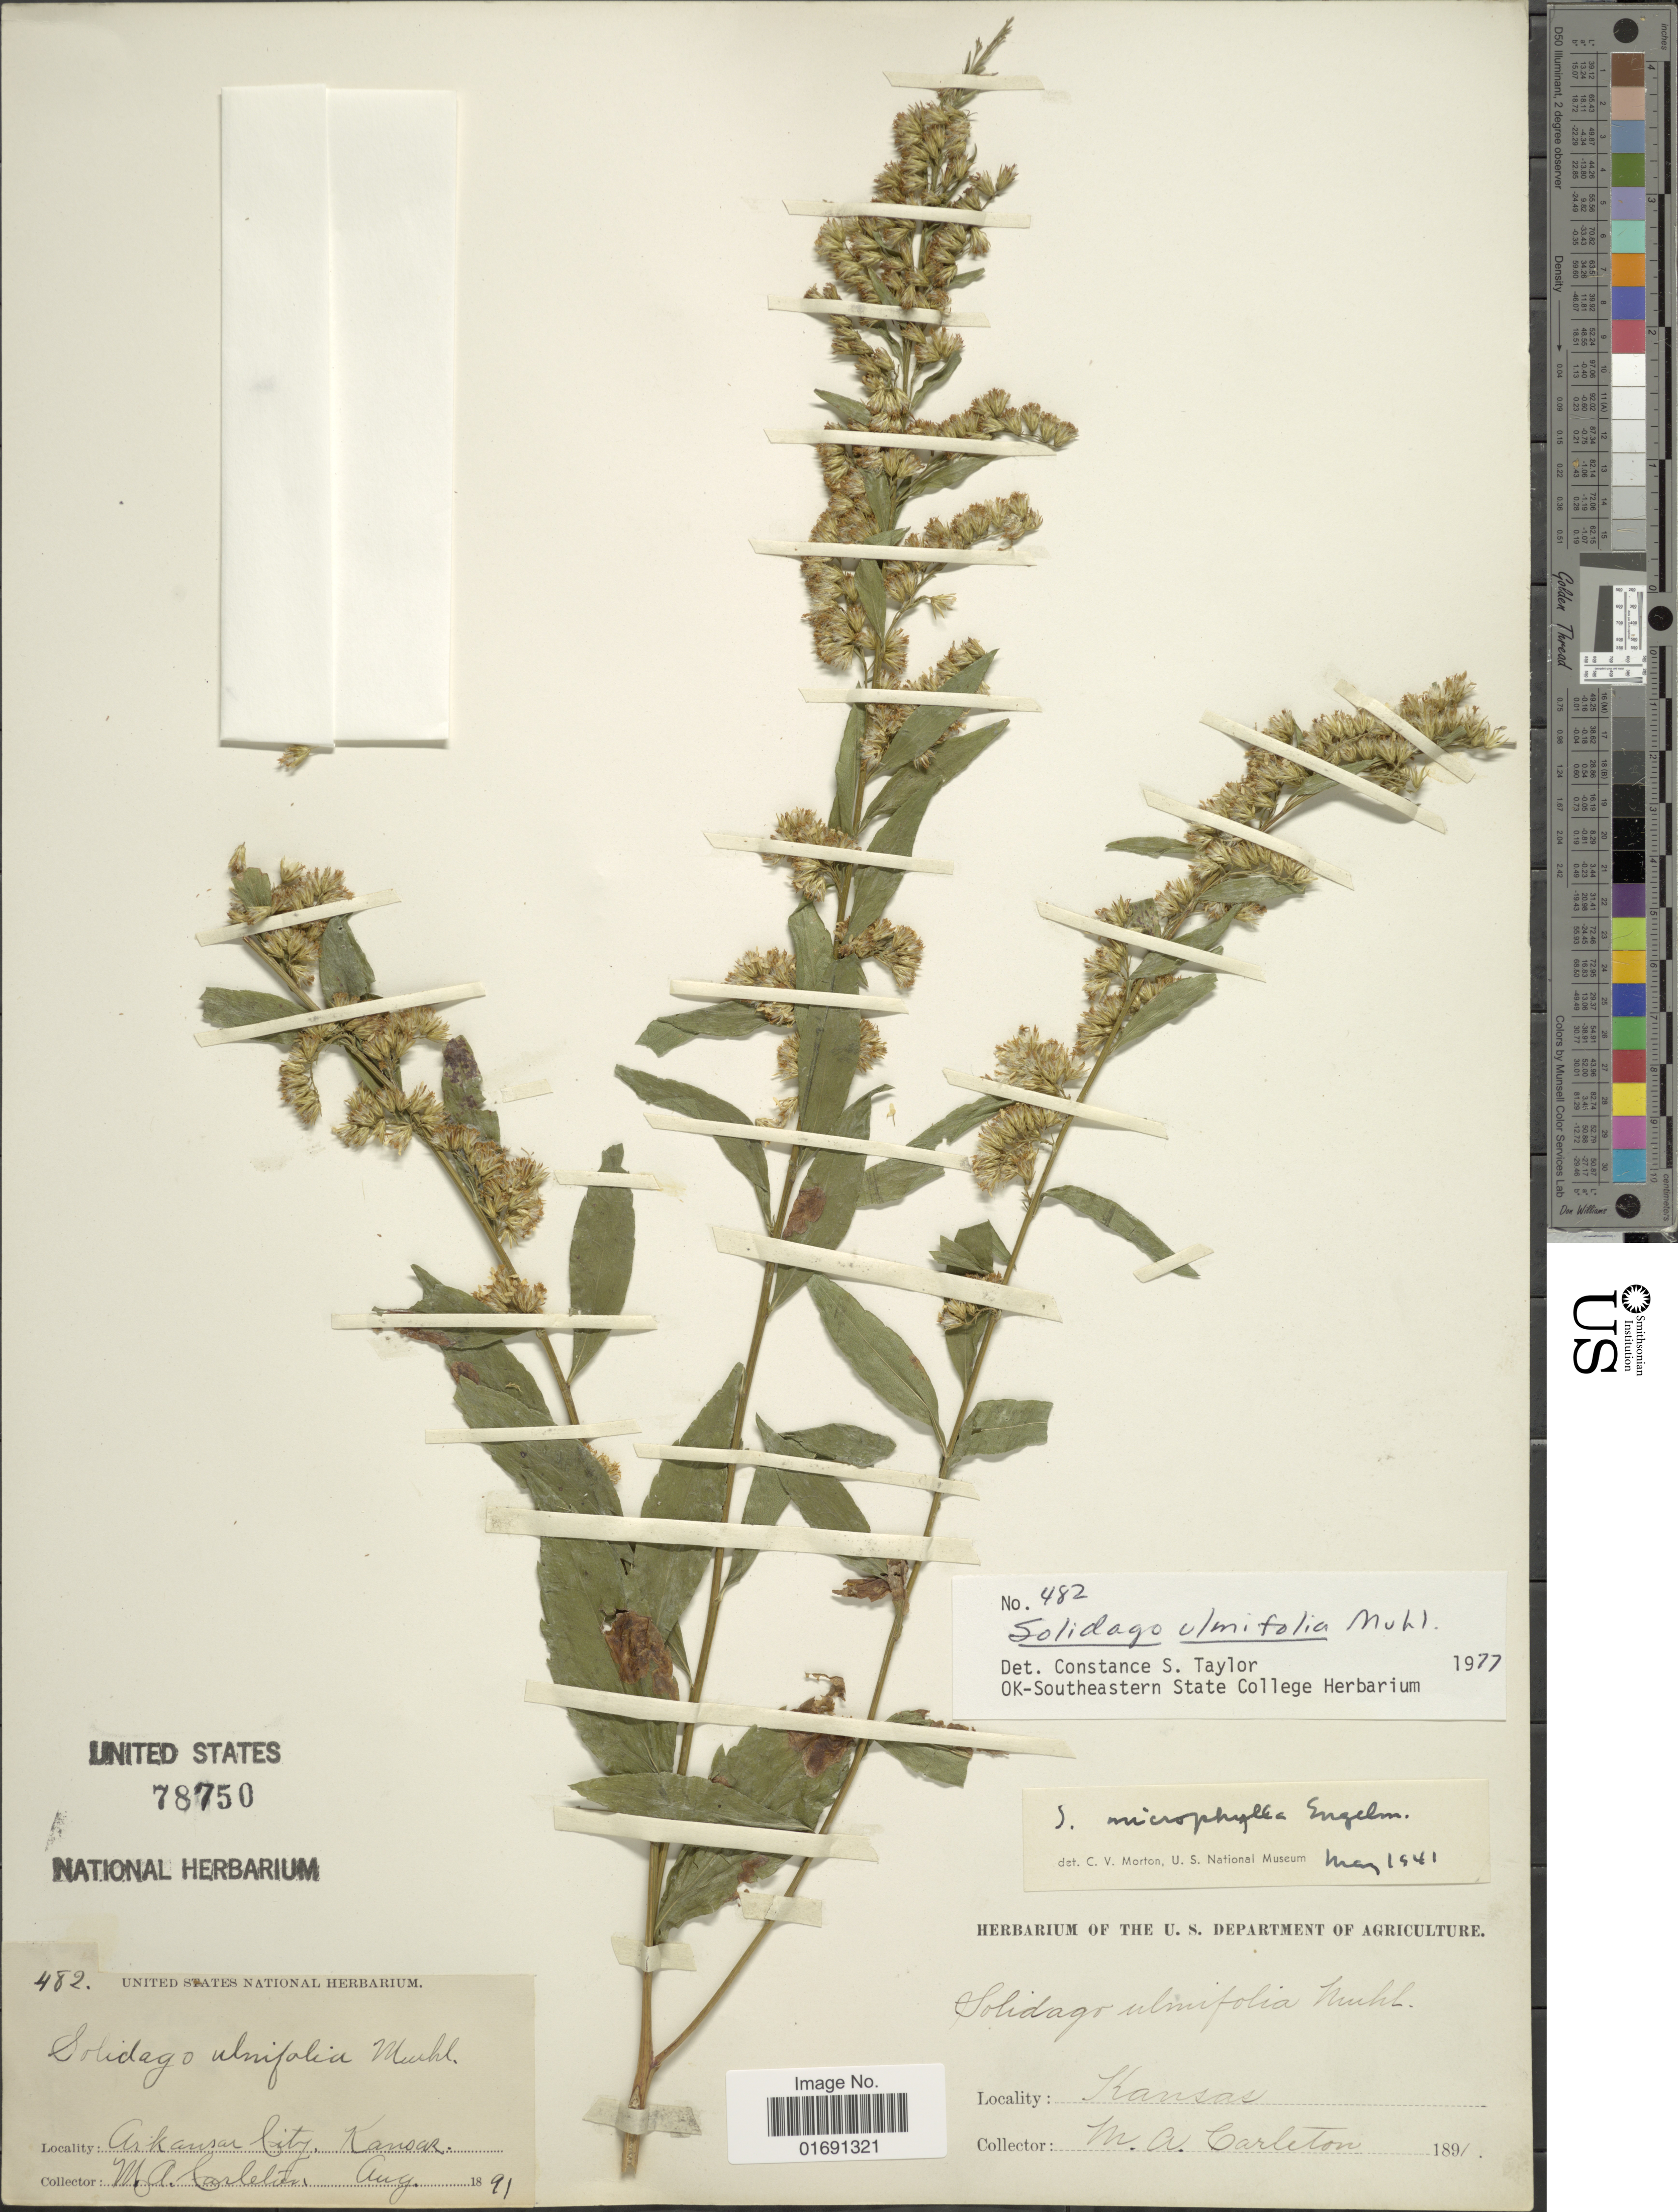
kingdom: Plantae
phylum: Tracheophyta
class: Magnoliopsida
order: Asterales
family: Asteraceae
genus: Solidago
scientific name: Solidago ulmifolia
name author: Muhl. ex Willd.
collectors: M. A. Carleton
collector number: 482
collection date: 1891-08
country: United States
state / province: Kansas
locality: Arkansas City, Kansas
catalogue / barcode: US 78750